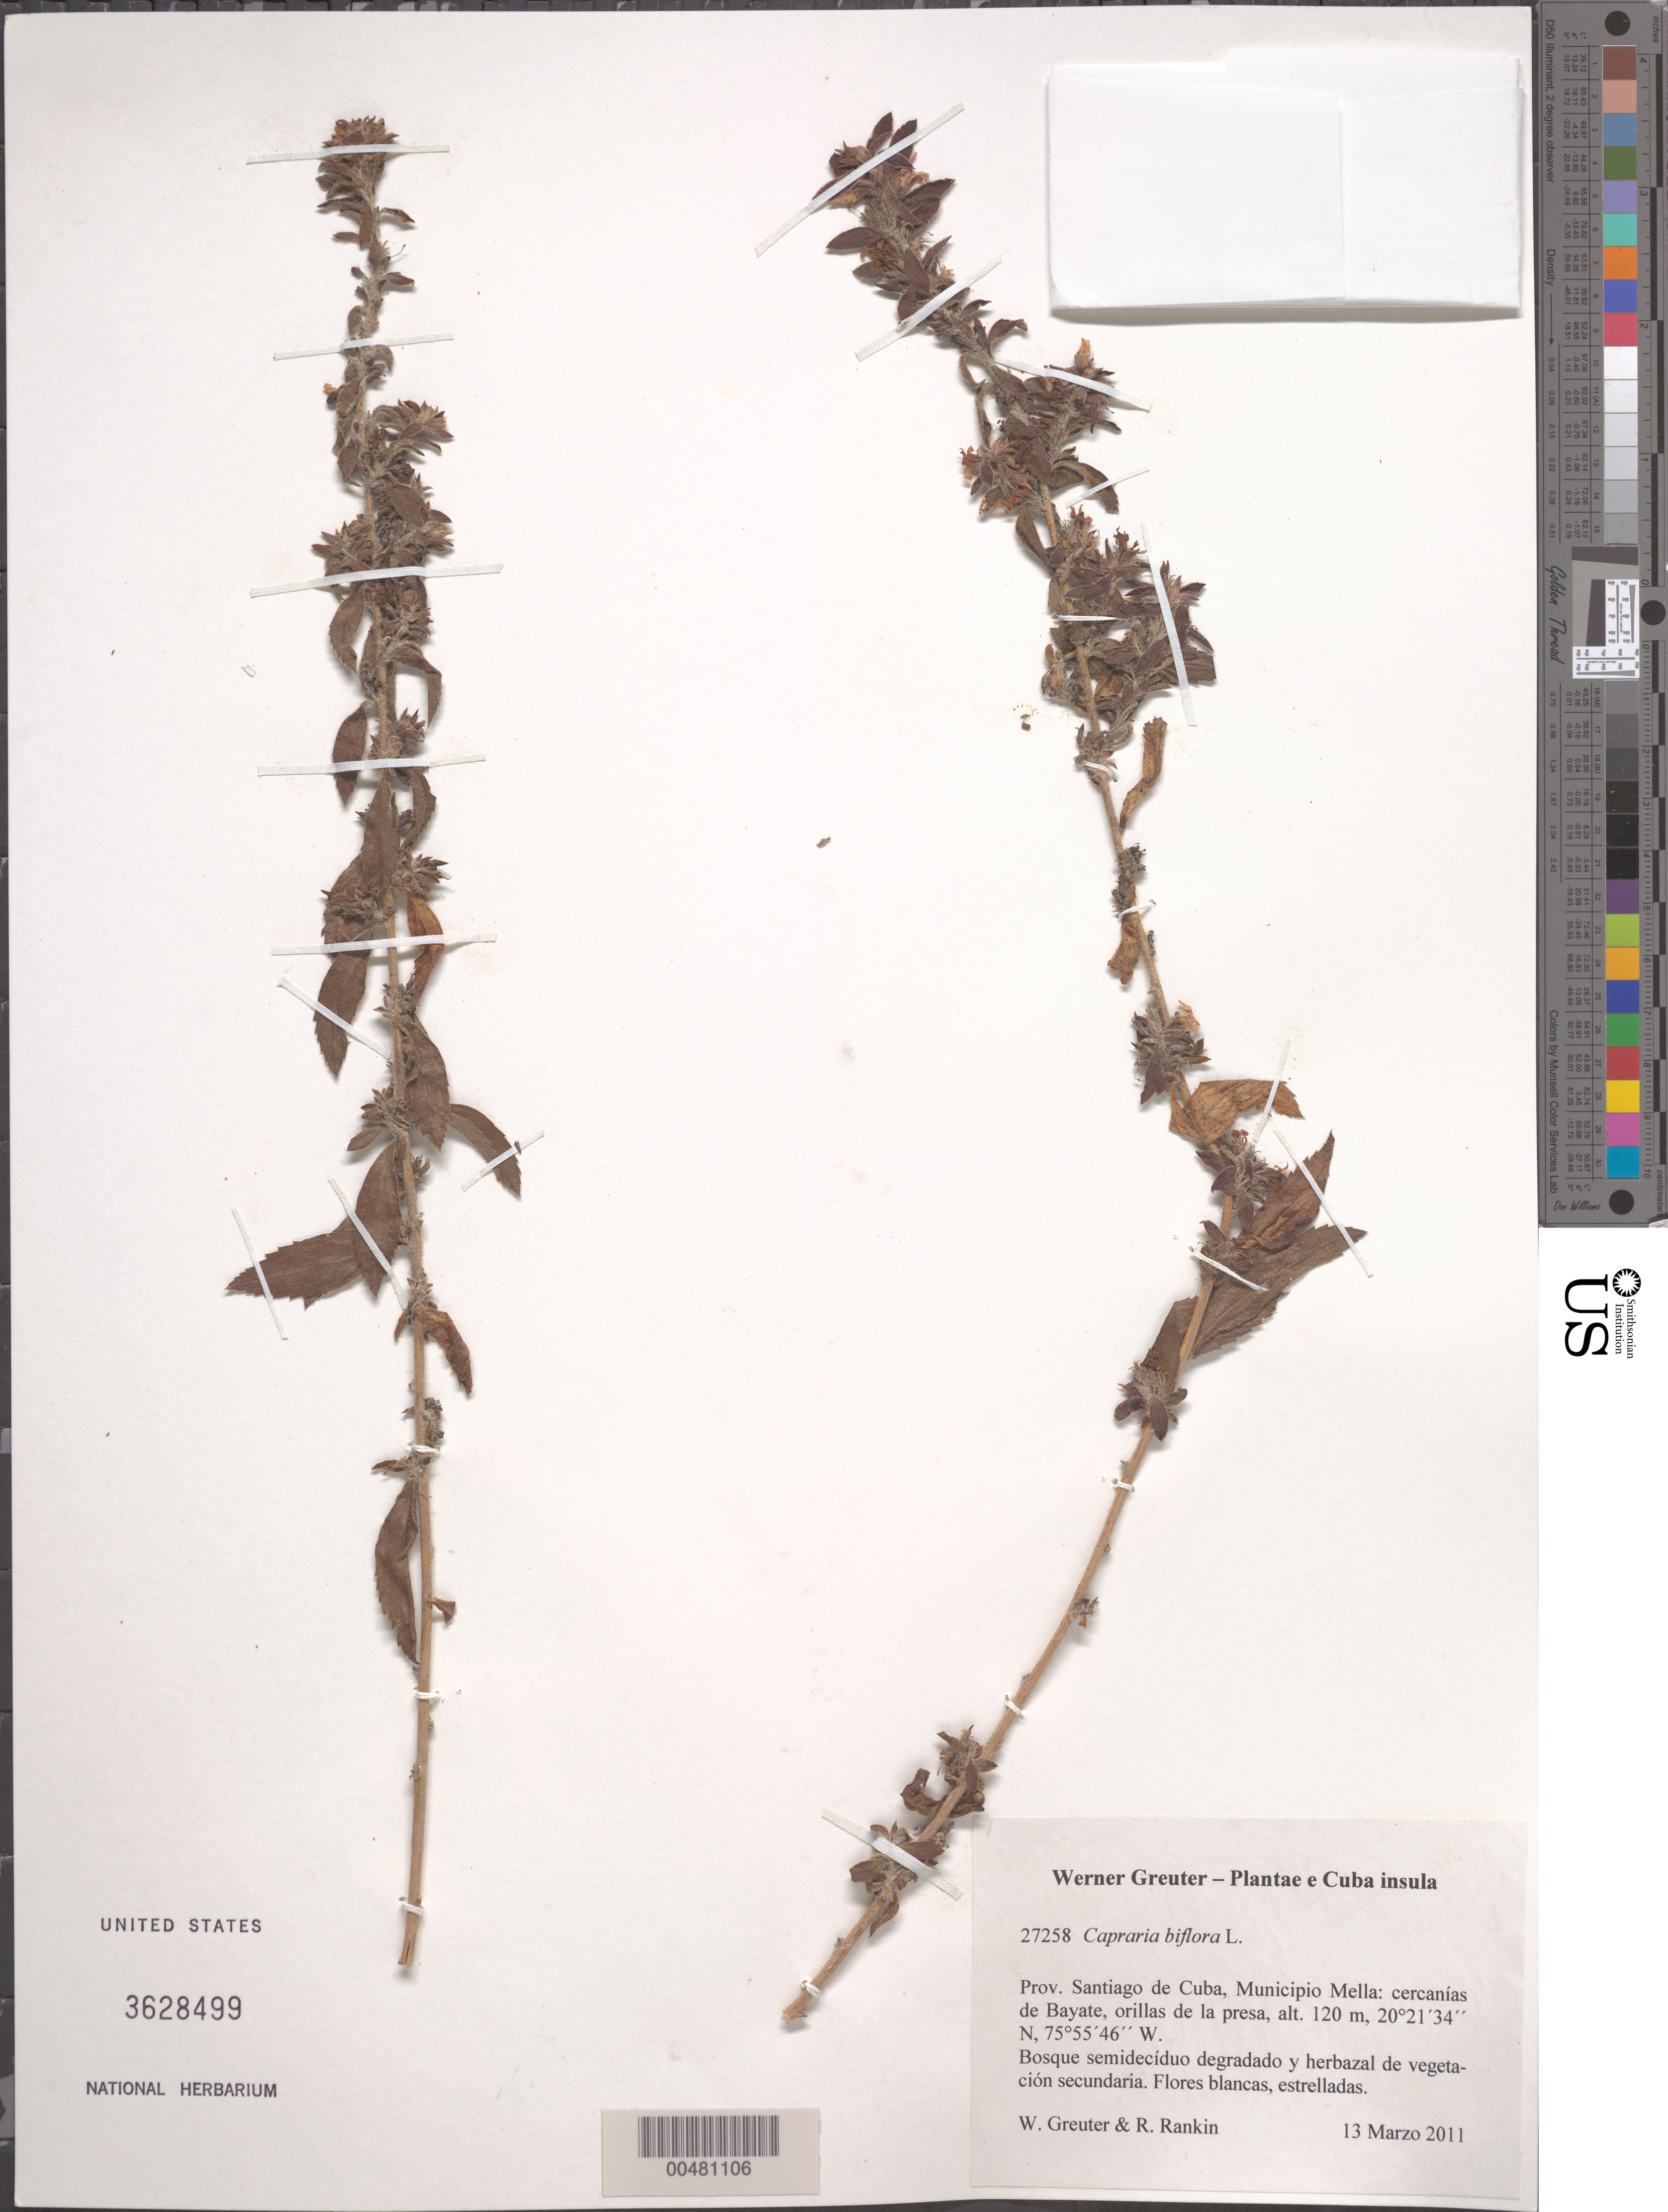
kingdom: Plantae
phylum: Tracheophyta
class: Magnoliopsida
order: Lamiales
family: Scrophulariaceae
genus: Capraria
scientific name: Capraria biflora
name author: L.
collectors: W. R. Greuter & R. Rankin Rodriguez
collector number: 27258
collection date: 2011-03-13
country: Cuba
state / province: Santiago de Cuba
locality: Mun. Mella, cercanías de Bayate.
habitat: Orillas de la presa. Bosque demidecíduo degradado y herbazal de vegetacián secundaria.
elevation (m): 120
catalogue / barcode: US 3628499